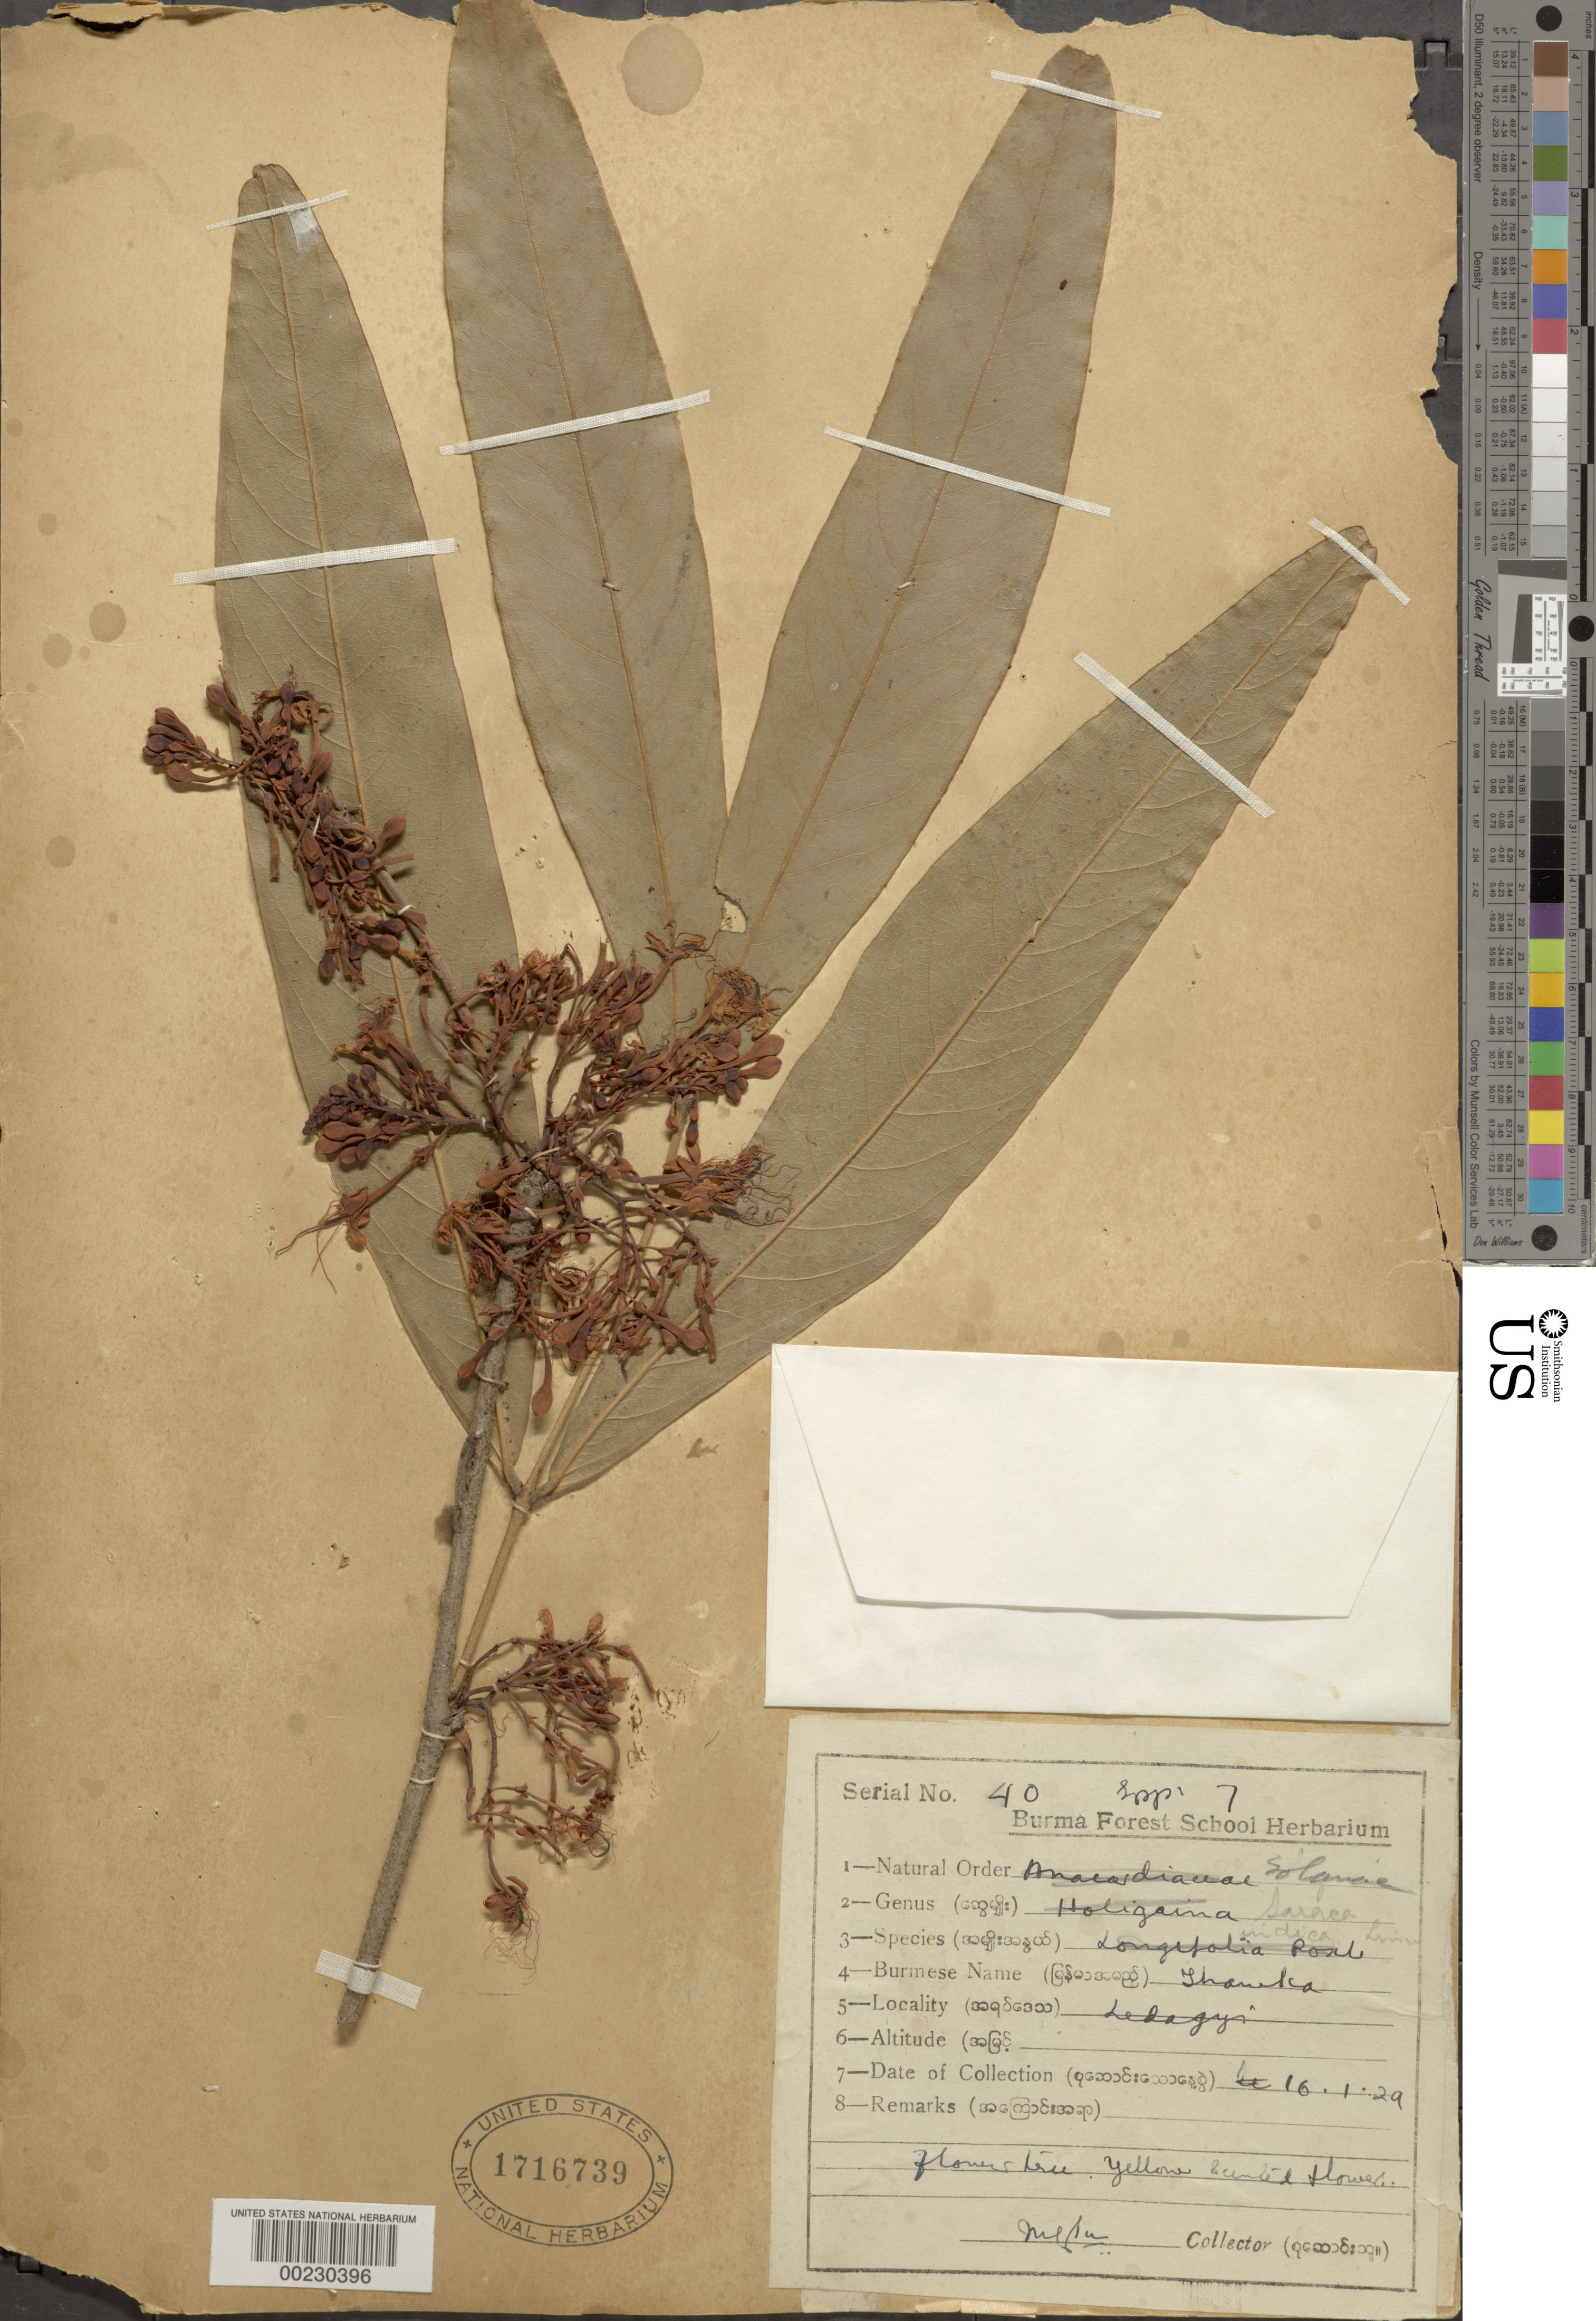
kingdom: Plantae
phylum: Tracheophyta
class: Magnoliopsida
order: Fabales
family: Fabaceae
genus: Saraca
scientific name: Saraca indica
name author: L.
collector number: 40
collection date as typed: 16 Jan 1929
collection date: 1929-01-16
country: Myanmar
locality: Ledagyi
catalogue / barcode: US 1716739